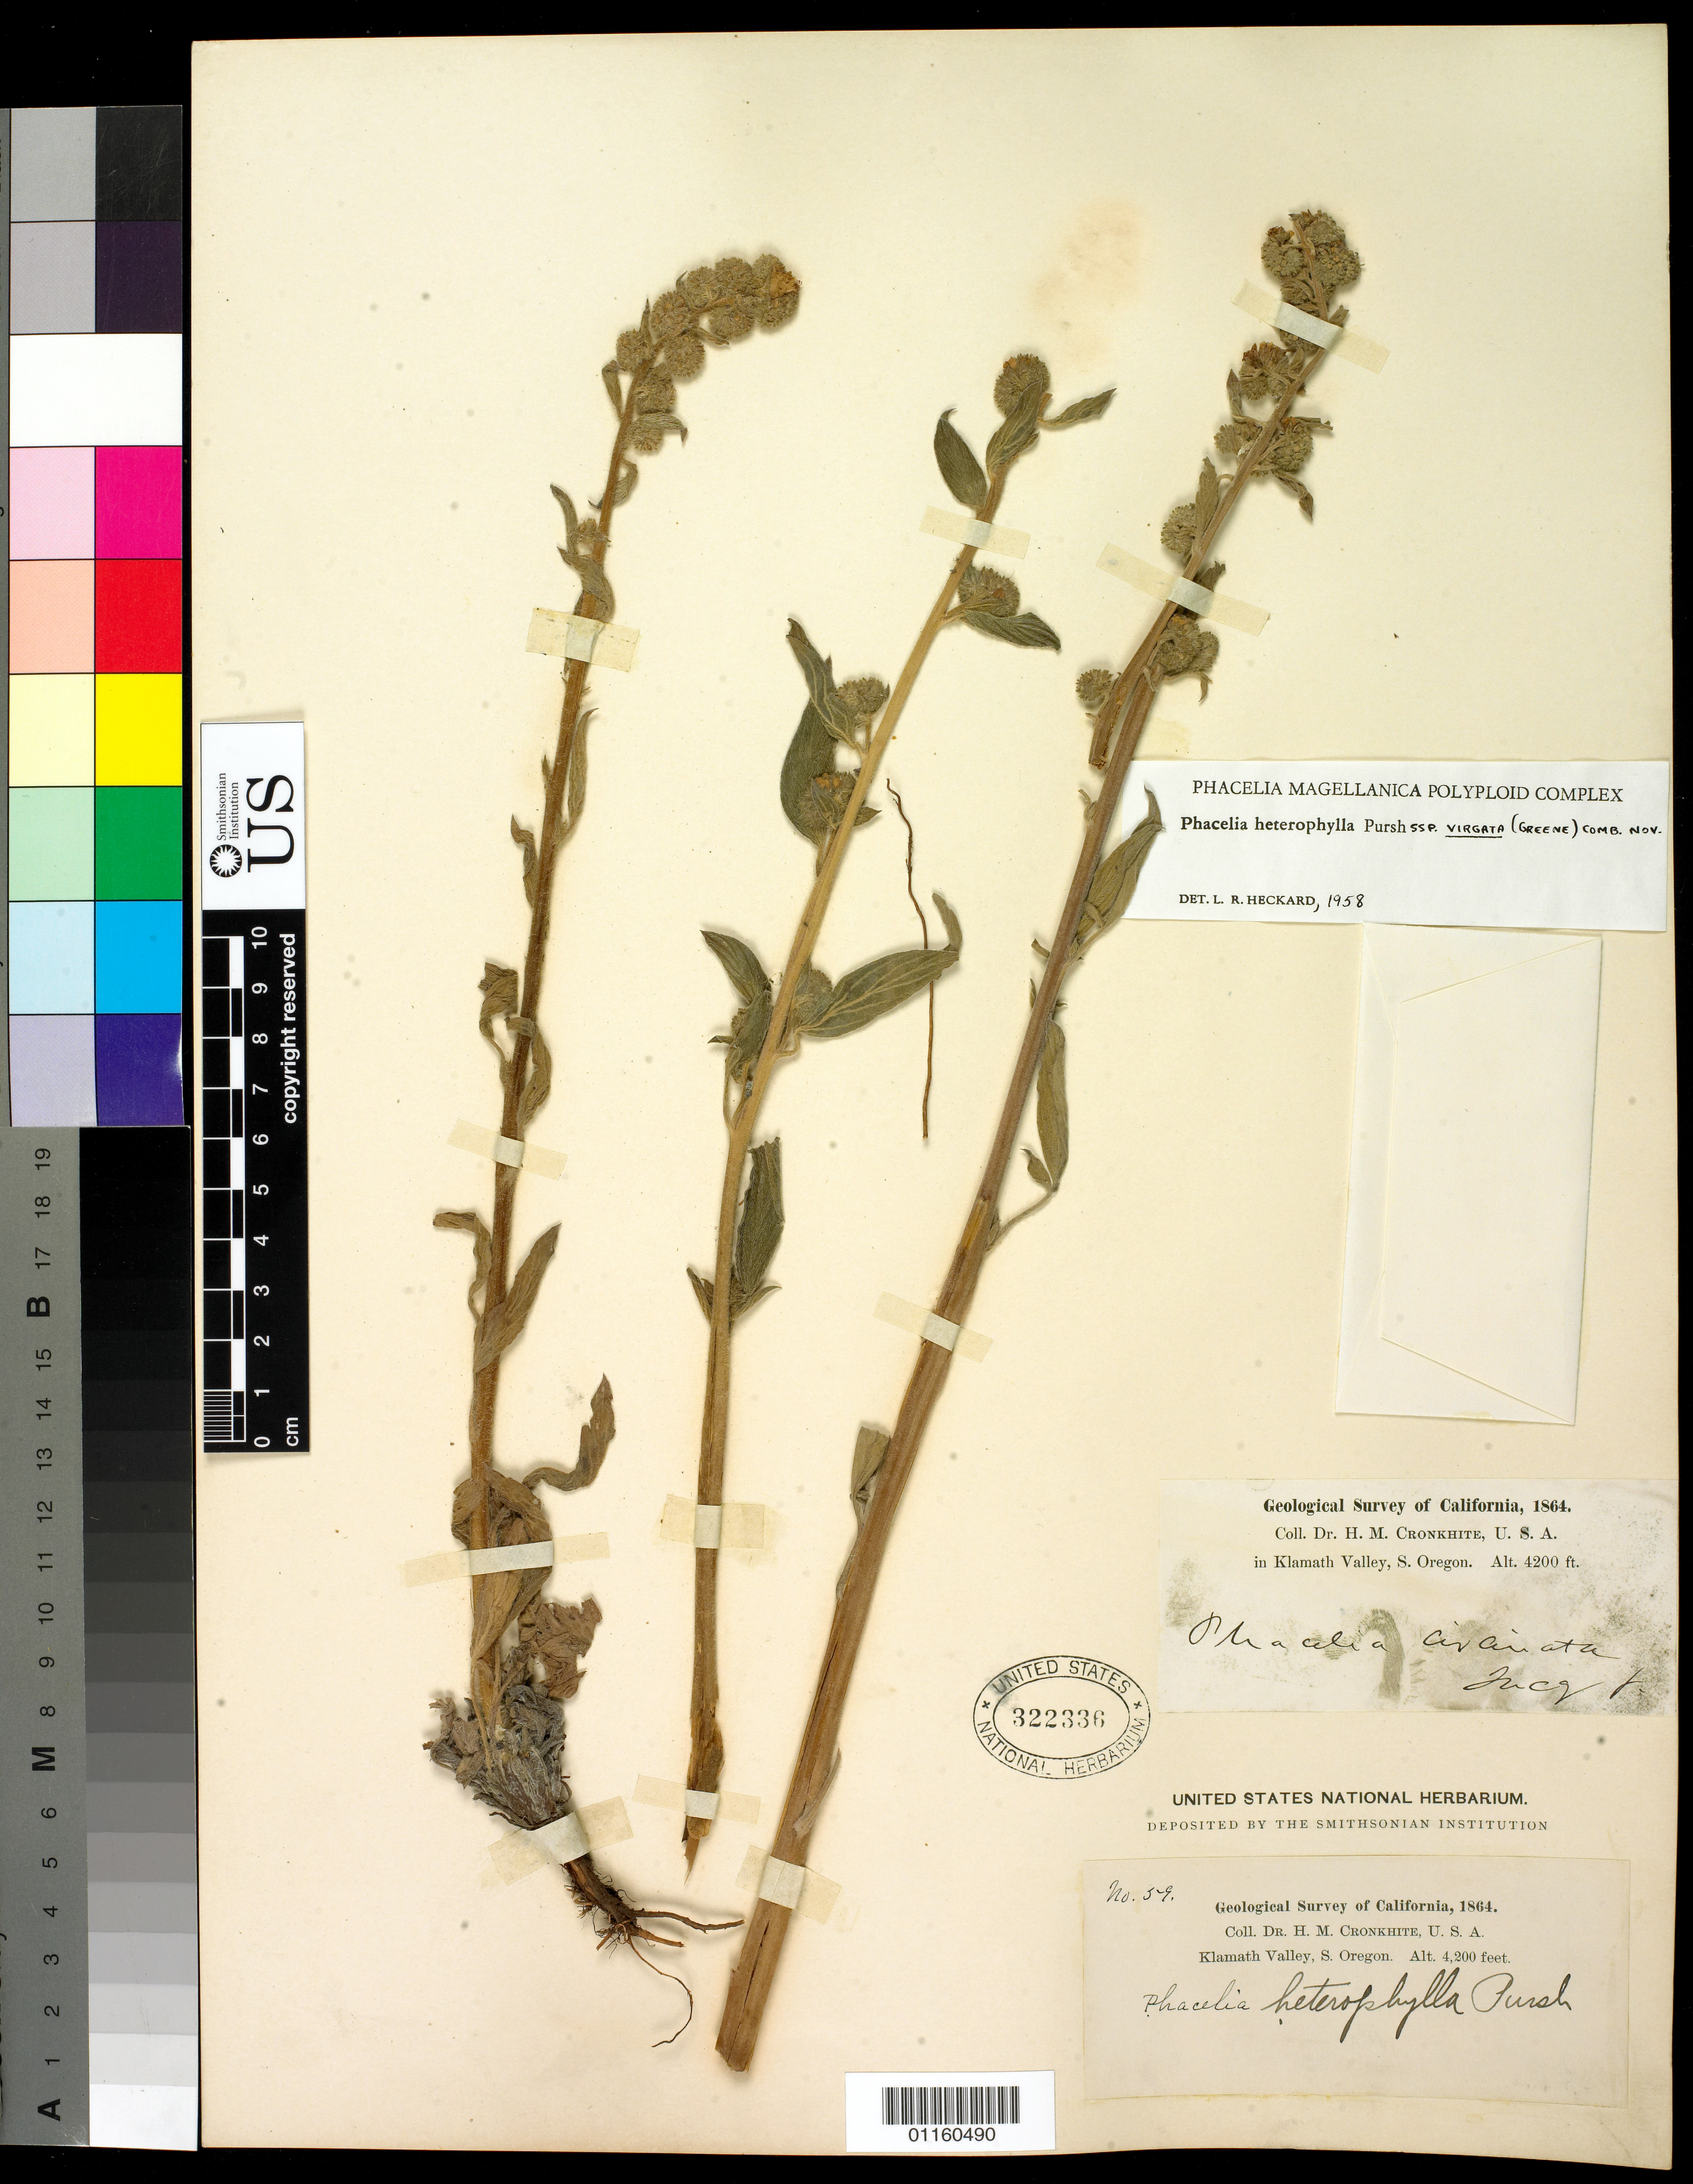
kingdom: Plantae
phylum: Tracheophyta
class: Magnoliopsida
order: Boraginales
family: Hydrophyllaceae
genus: Phacelia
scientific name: Phacelia heterophylla subsp. virgata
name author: (Greene) Heckard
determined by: Heckard, Lawrence R.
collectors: H. M. Cronkhite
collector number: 59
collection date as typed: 1864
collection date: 1864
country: United States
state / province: Oregon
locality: Klamath Valley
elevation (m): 1280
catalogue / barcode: US 322336